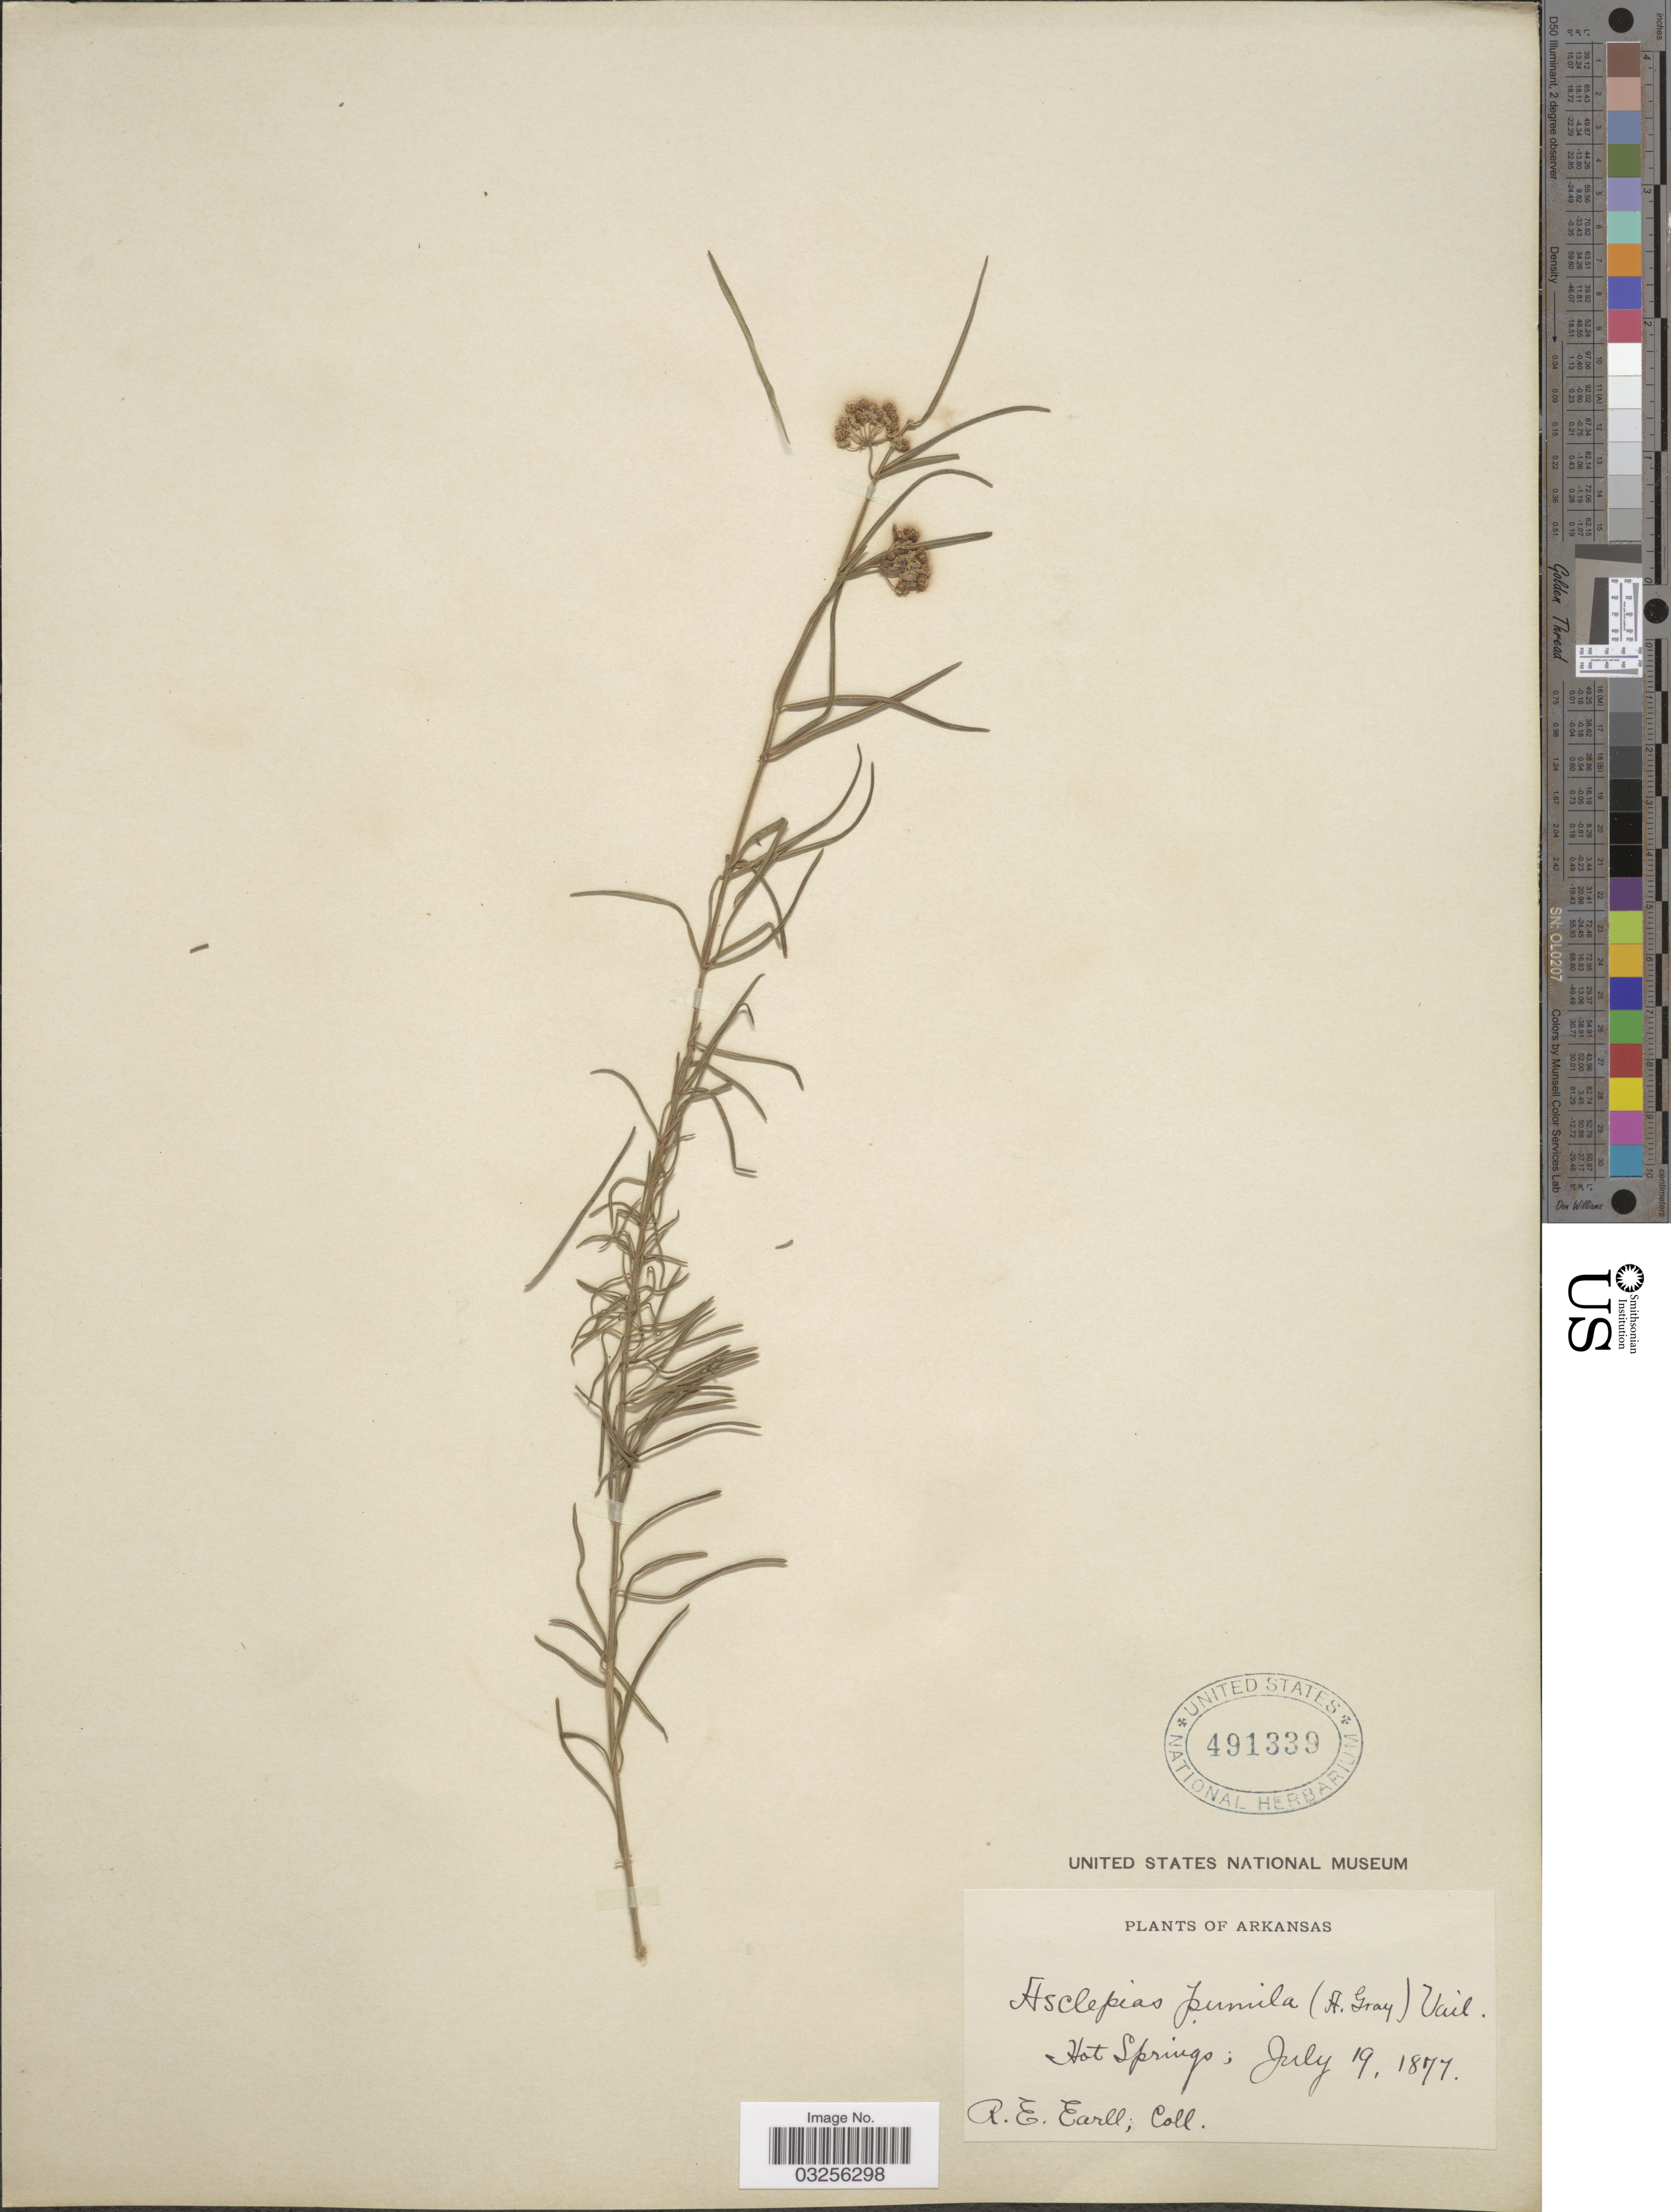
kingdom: Plantae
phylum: Tracheophyta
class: Magnoliopsida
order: Gentianales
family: Apocynaceae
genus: Asclepias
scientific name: Asclepias verticillata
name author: L.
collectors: R. Earll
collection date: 1877-07-19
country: United States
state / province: Arkansas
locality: Hot Springs.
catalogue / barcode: US 491339